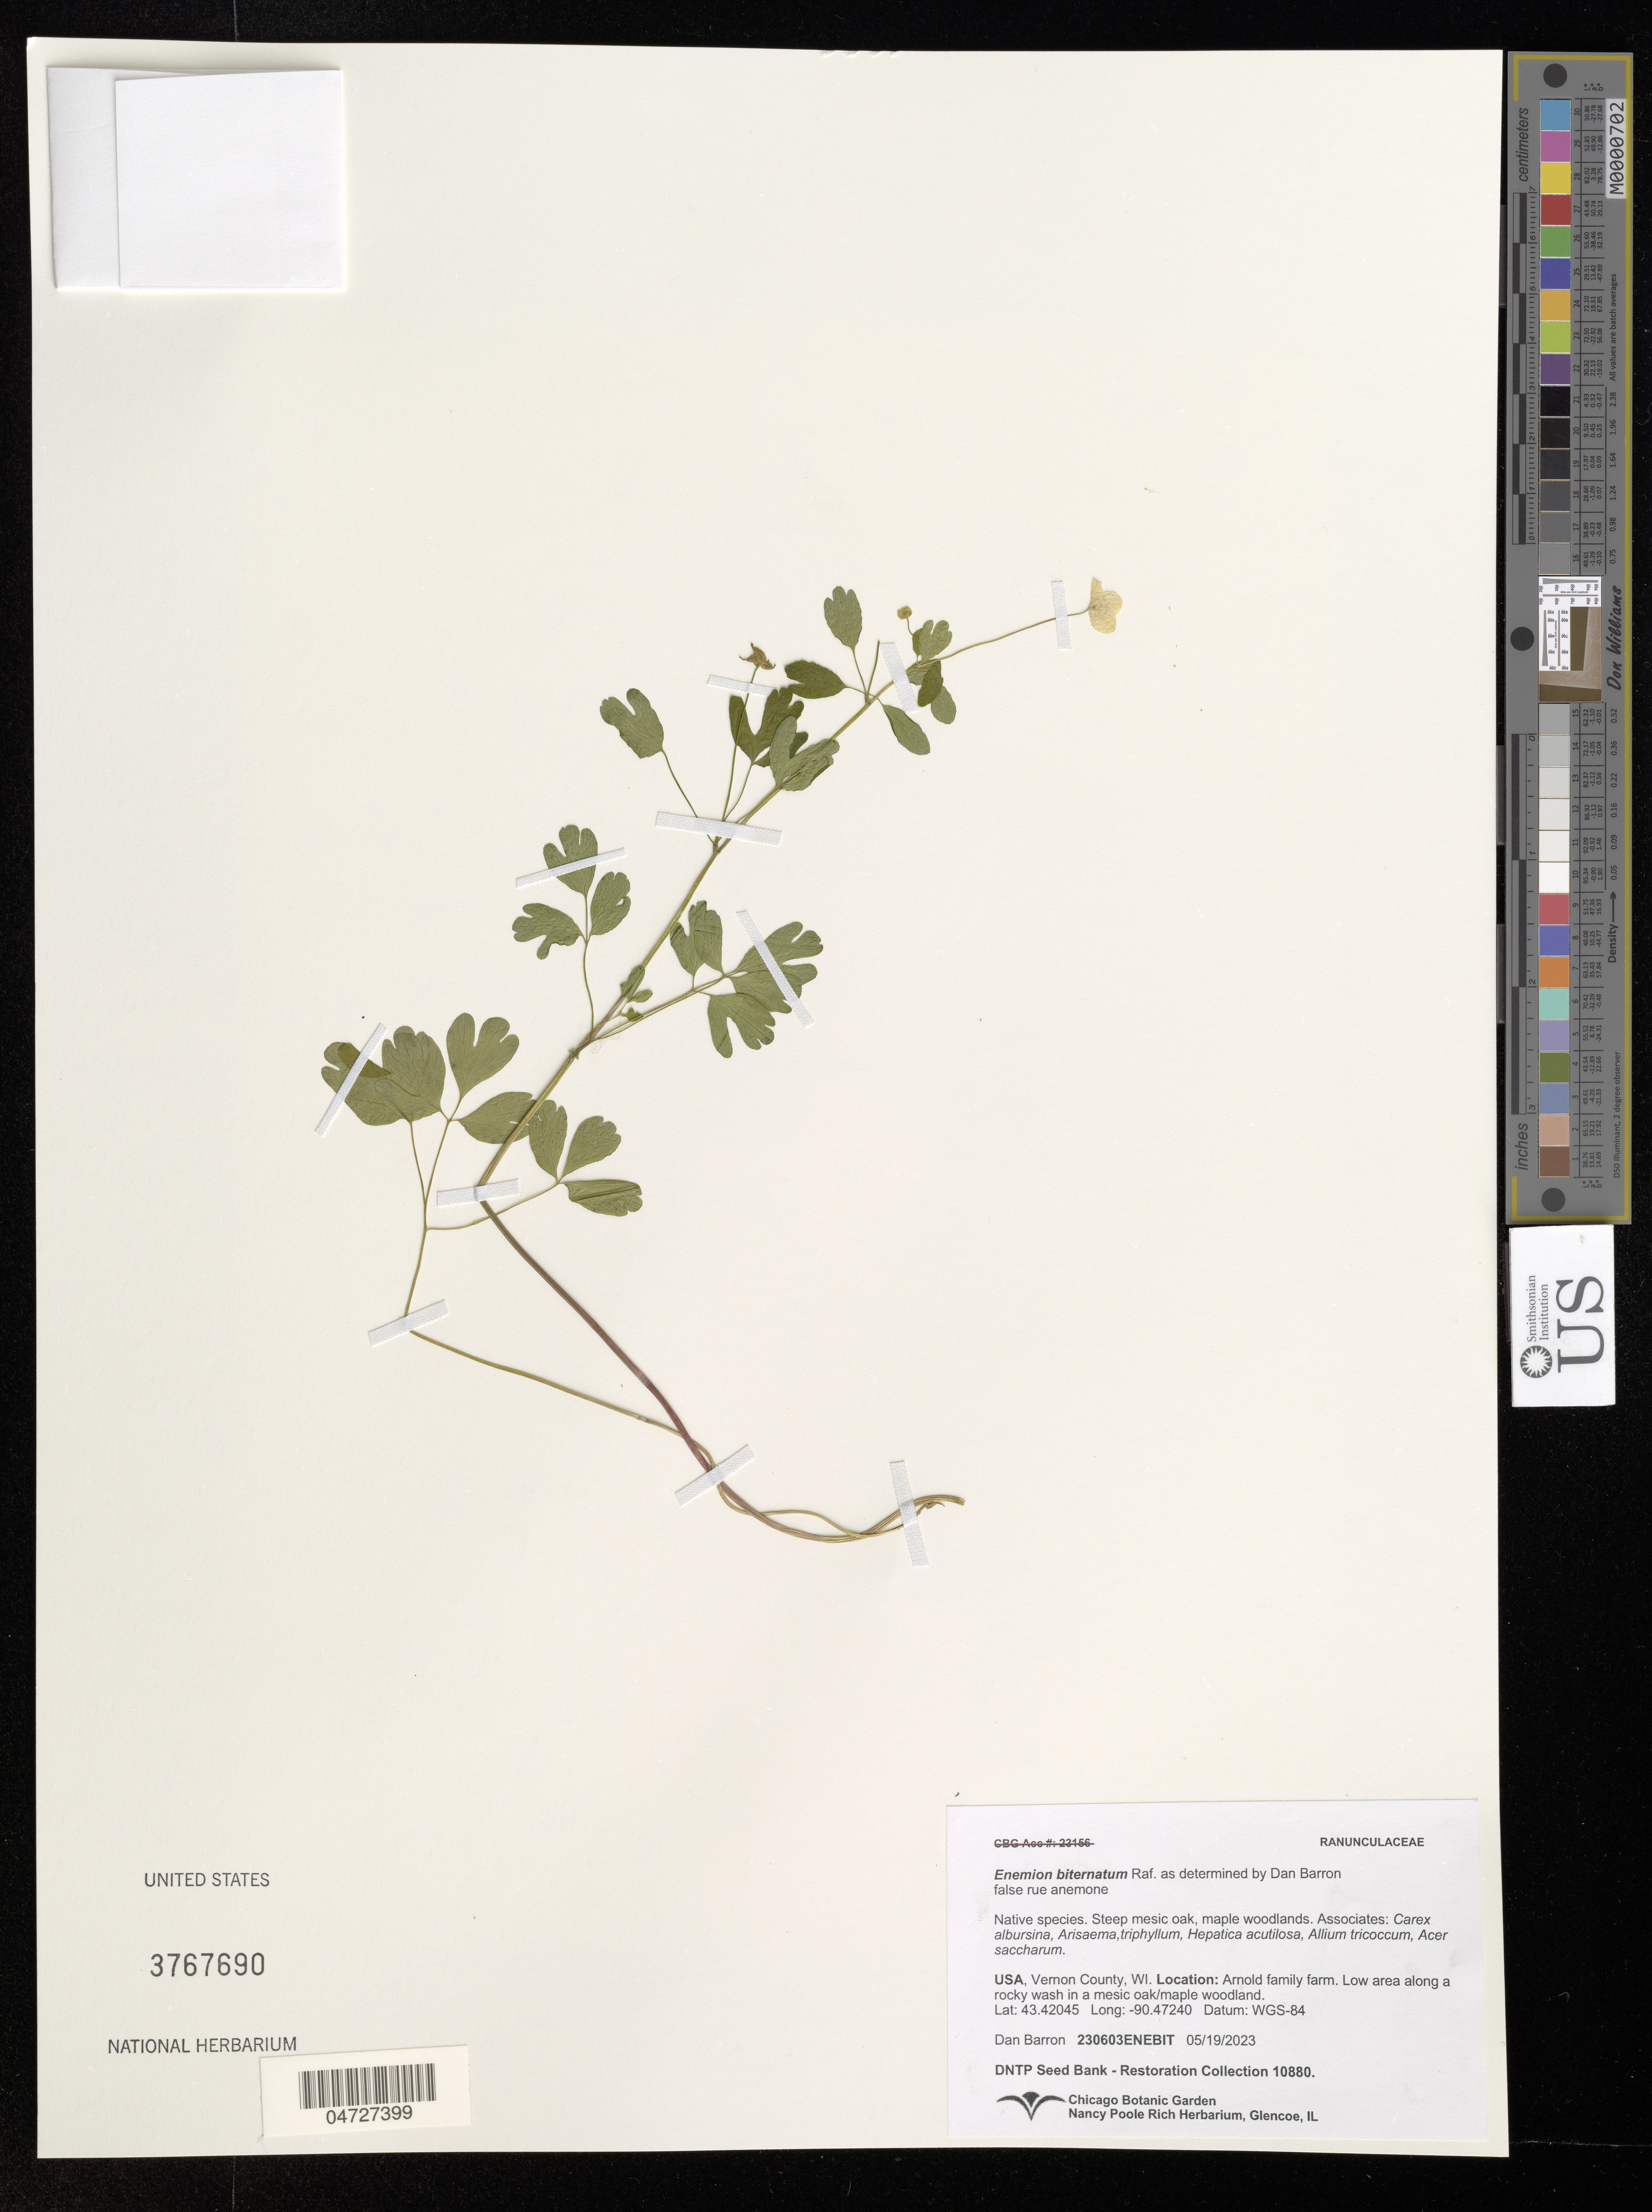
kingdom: Plantae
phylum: Tracheophyta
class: Magnoliopsida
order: Ranunculales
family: Ranunculaceae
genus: Enemion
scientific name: Enemion biternatum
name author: (Torr. & A. Gray) Raf.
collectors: D. Barron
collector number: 230603ENEBIT?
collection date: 2023-05-19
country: United States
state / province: Wisconsin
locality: Vernon County. Arnold family farm. Low area along a rocky wash in a mesic oak/maple woodland.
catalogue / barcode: US 3767690